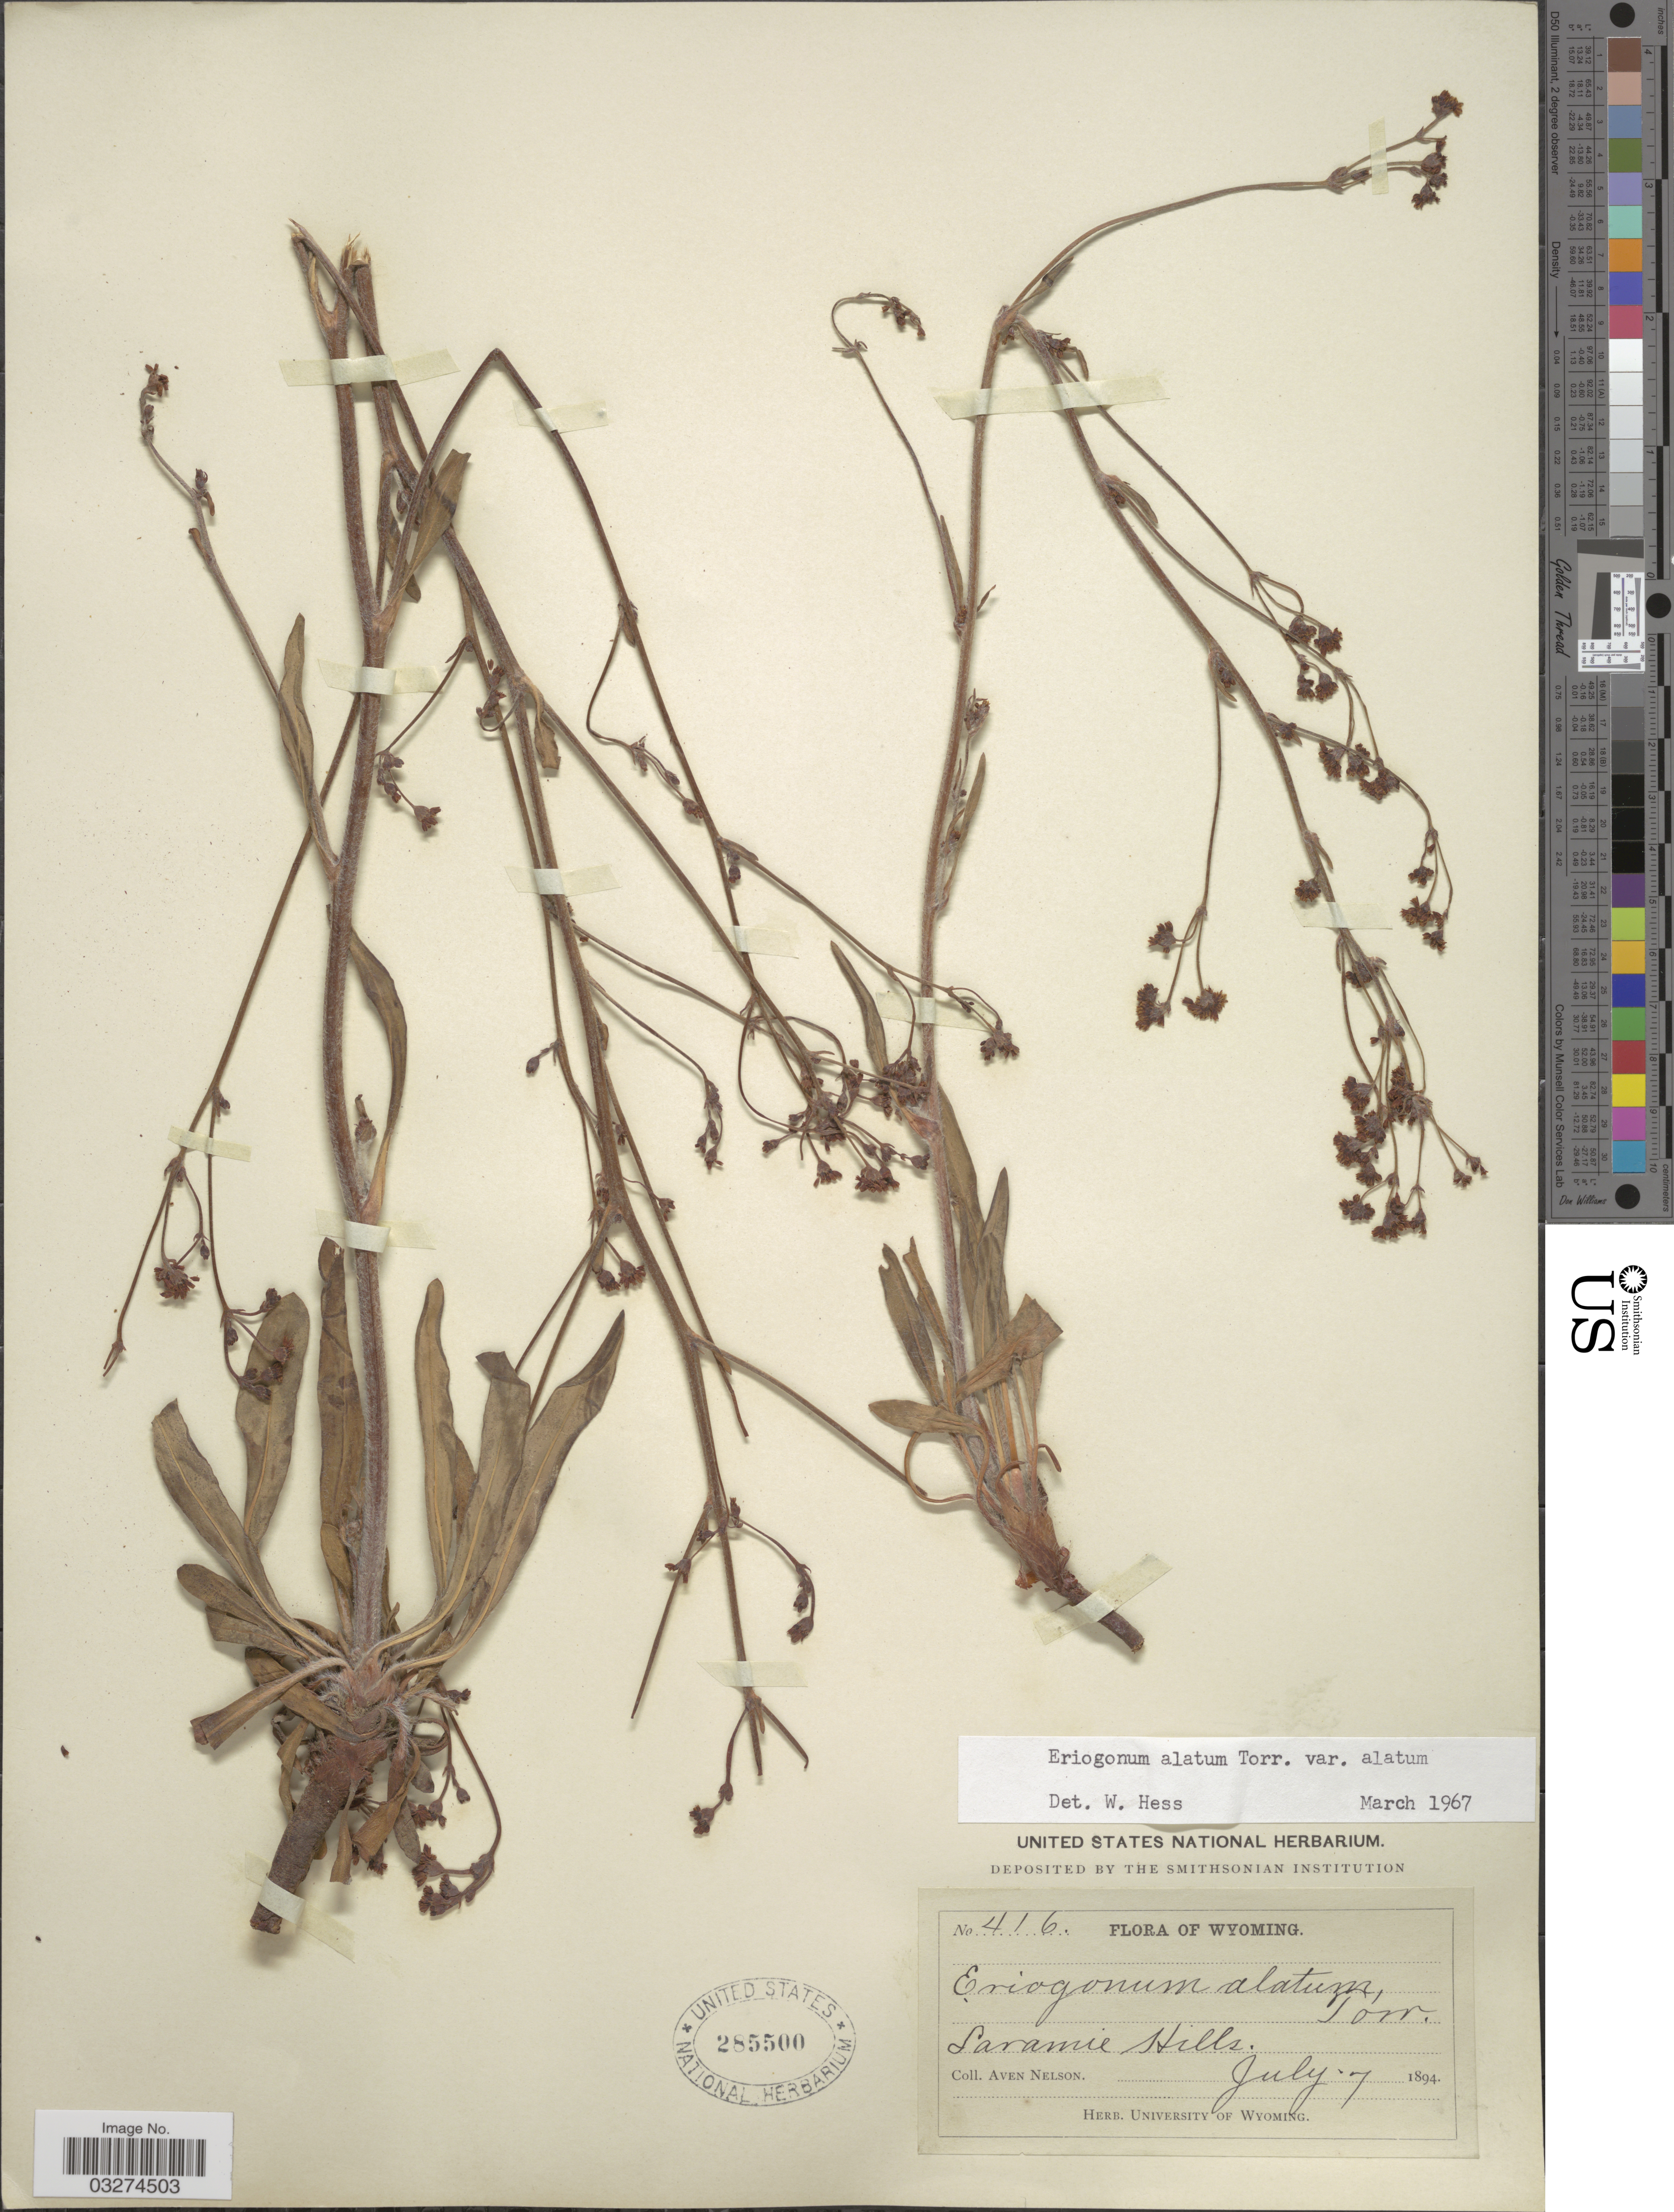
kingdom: Plantae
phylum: Tracheophyta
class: Magnoliopsida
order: Caryophyllales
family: Polygonaceae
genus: Eriogonum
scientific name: Eriogonum alatum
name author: Torr.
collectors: A. Nelson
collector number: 416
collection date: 1894-07-07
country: United States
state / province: Wyoming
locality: Laramie Hills.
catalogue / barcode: US 285500